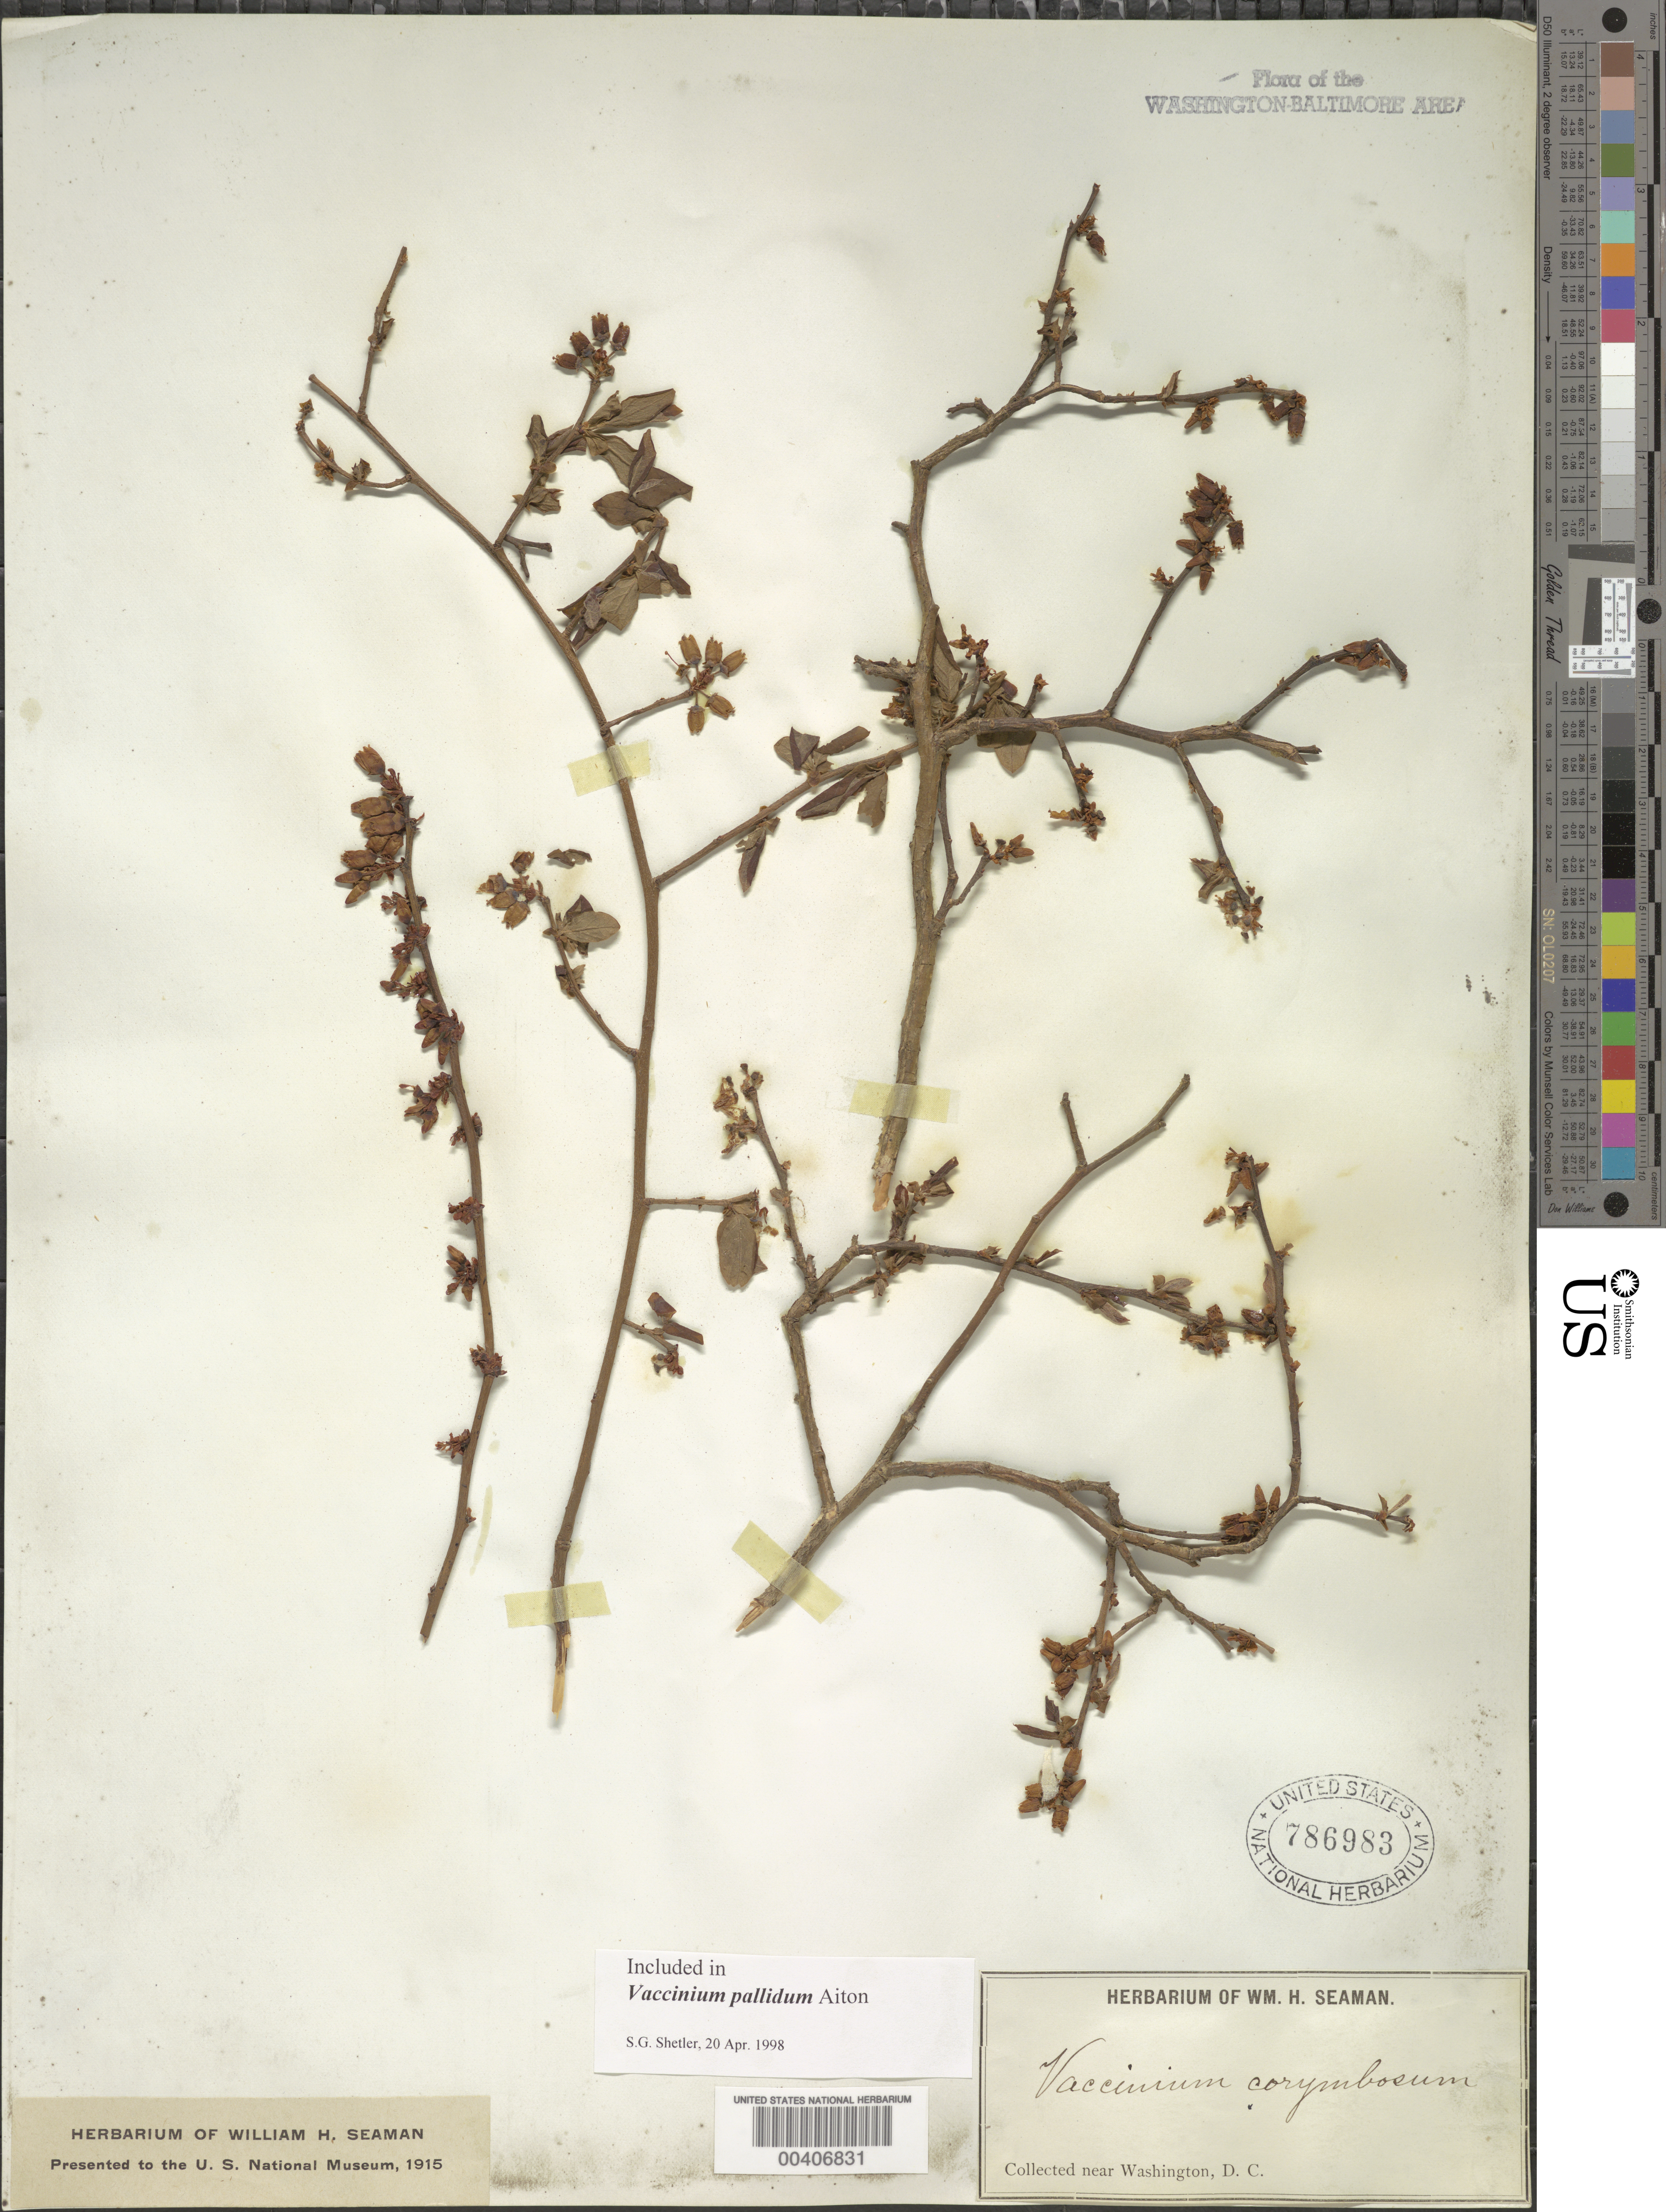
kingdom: Plantae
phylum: Tracheophyta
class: Magnoliopsida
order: Ericales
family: Ericaceae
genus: Vaccinium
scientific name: Vaccinium pallidum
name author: Aiton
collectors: W. Seaman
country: United States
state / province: District of Columbia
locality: Near Washington DC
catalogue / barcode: US 786983